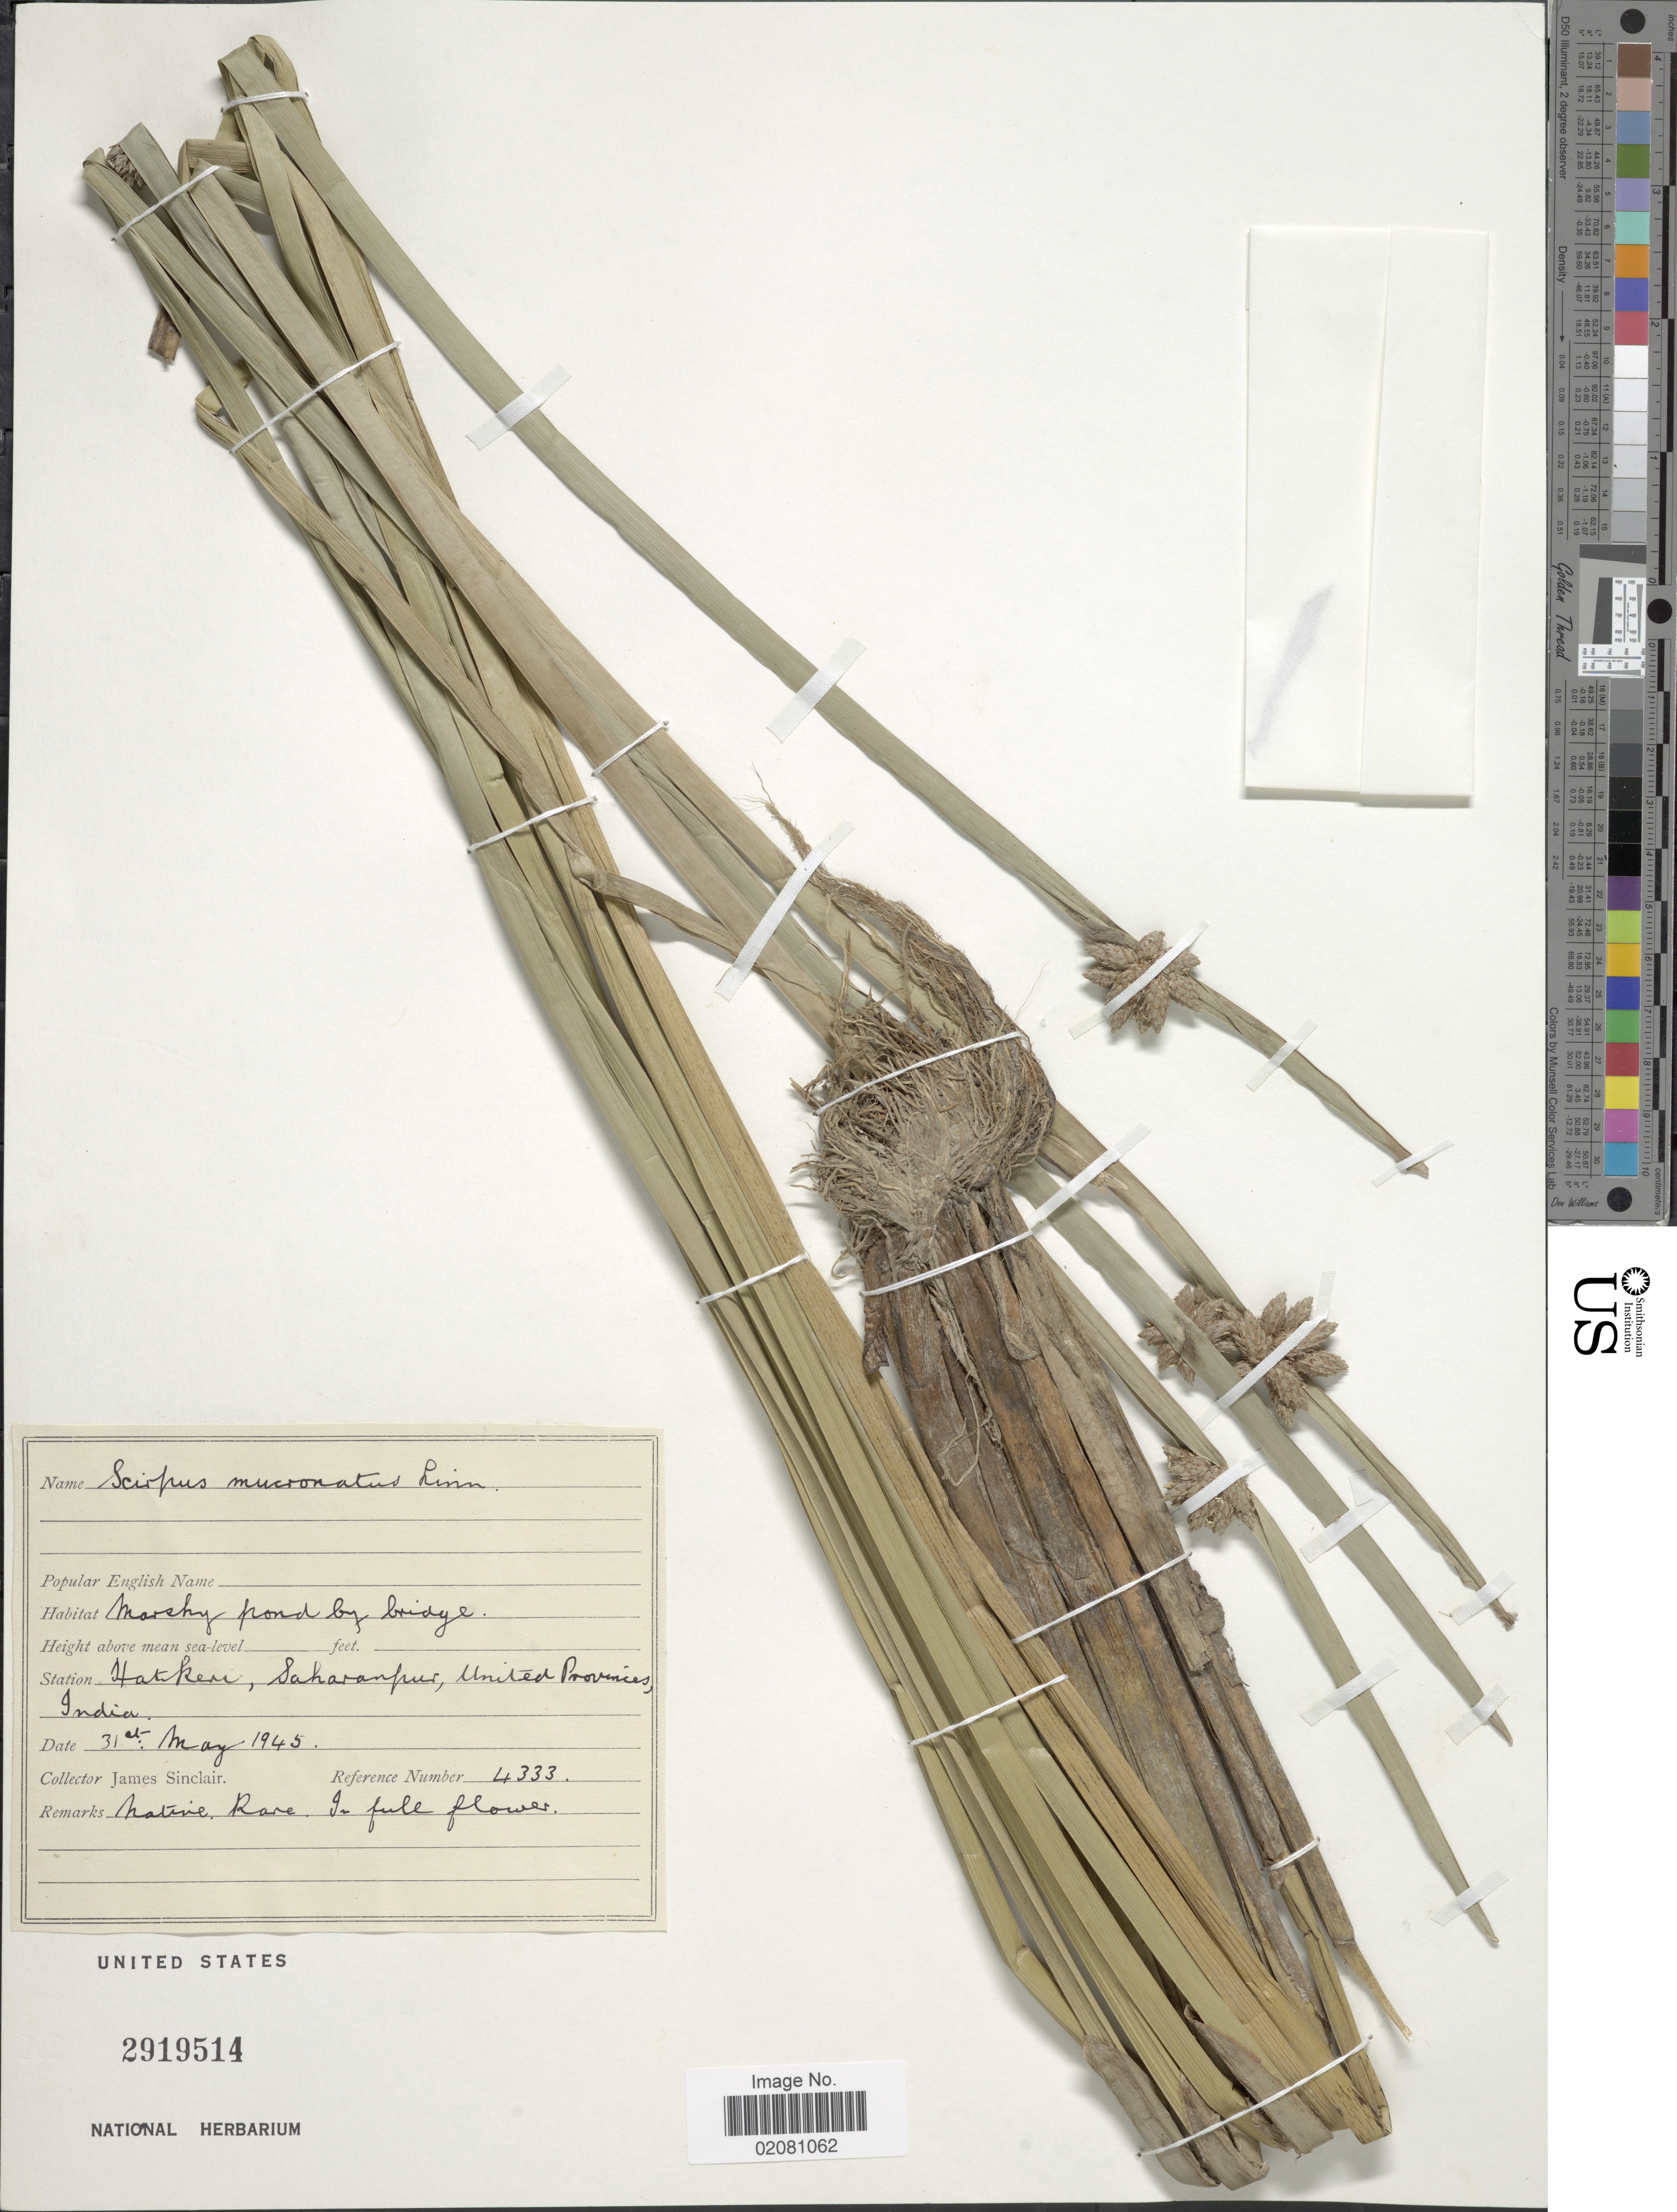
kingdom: Plantae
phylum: Tracheophyta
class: Liliopsida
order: Poales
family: Cyperaceae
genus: Schoenoplectus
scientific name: Schoenoplectus mucronatus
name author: (L.) Palla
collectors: J. Sinclair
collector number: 4333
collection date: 1945-05-31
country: India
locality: Hatken, Saharanpur, United Provinces.India.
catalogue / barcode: US 2919514